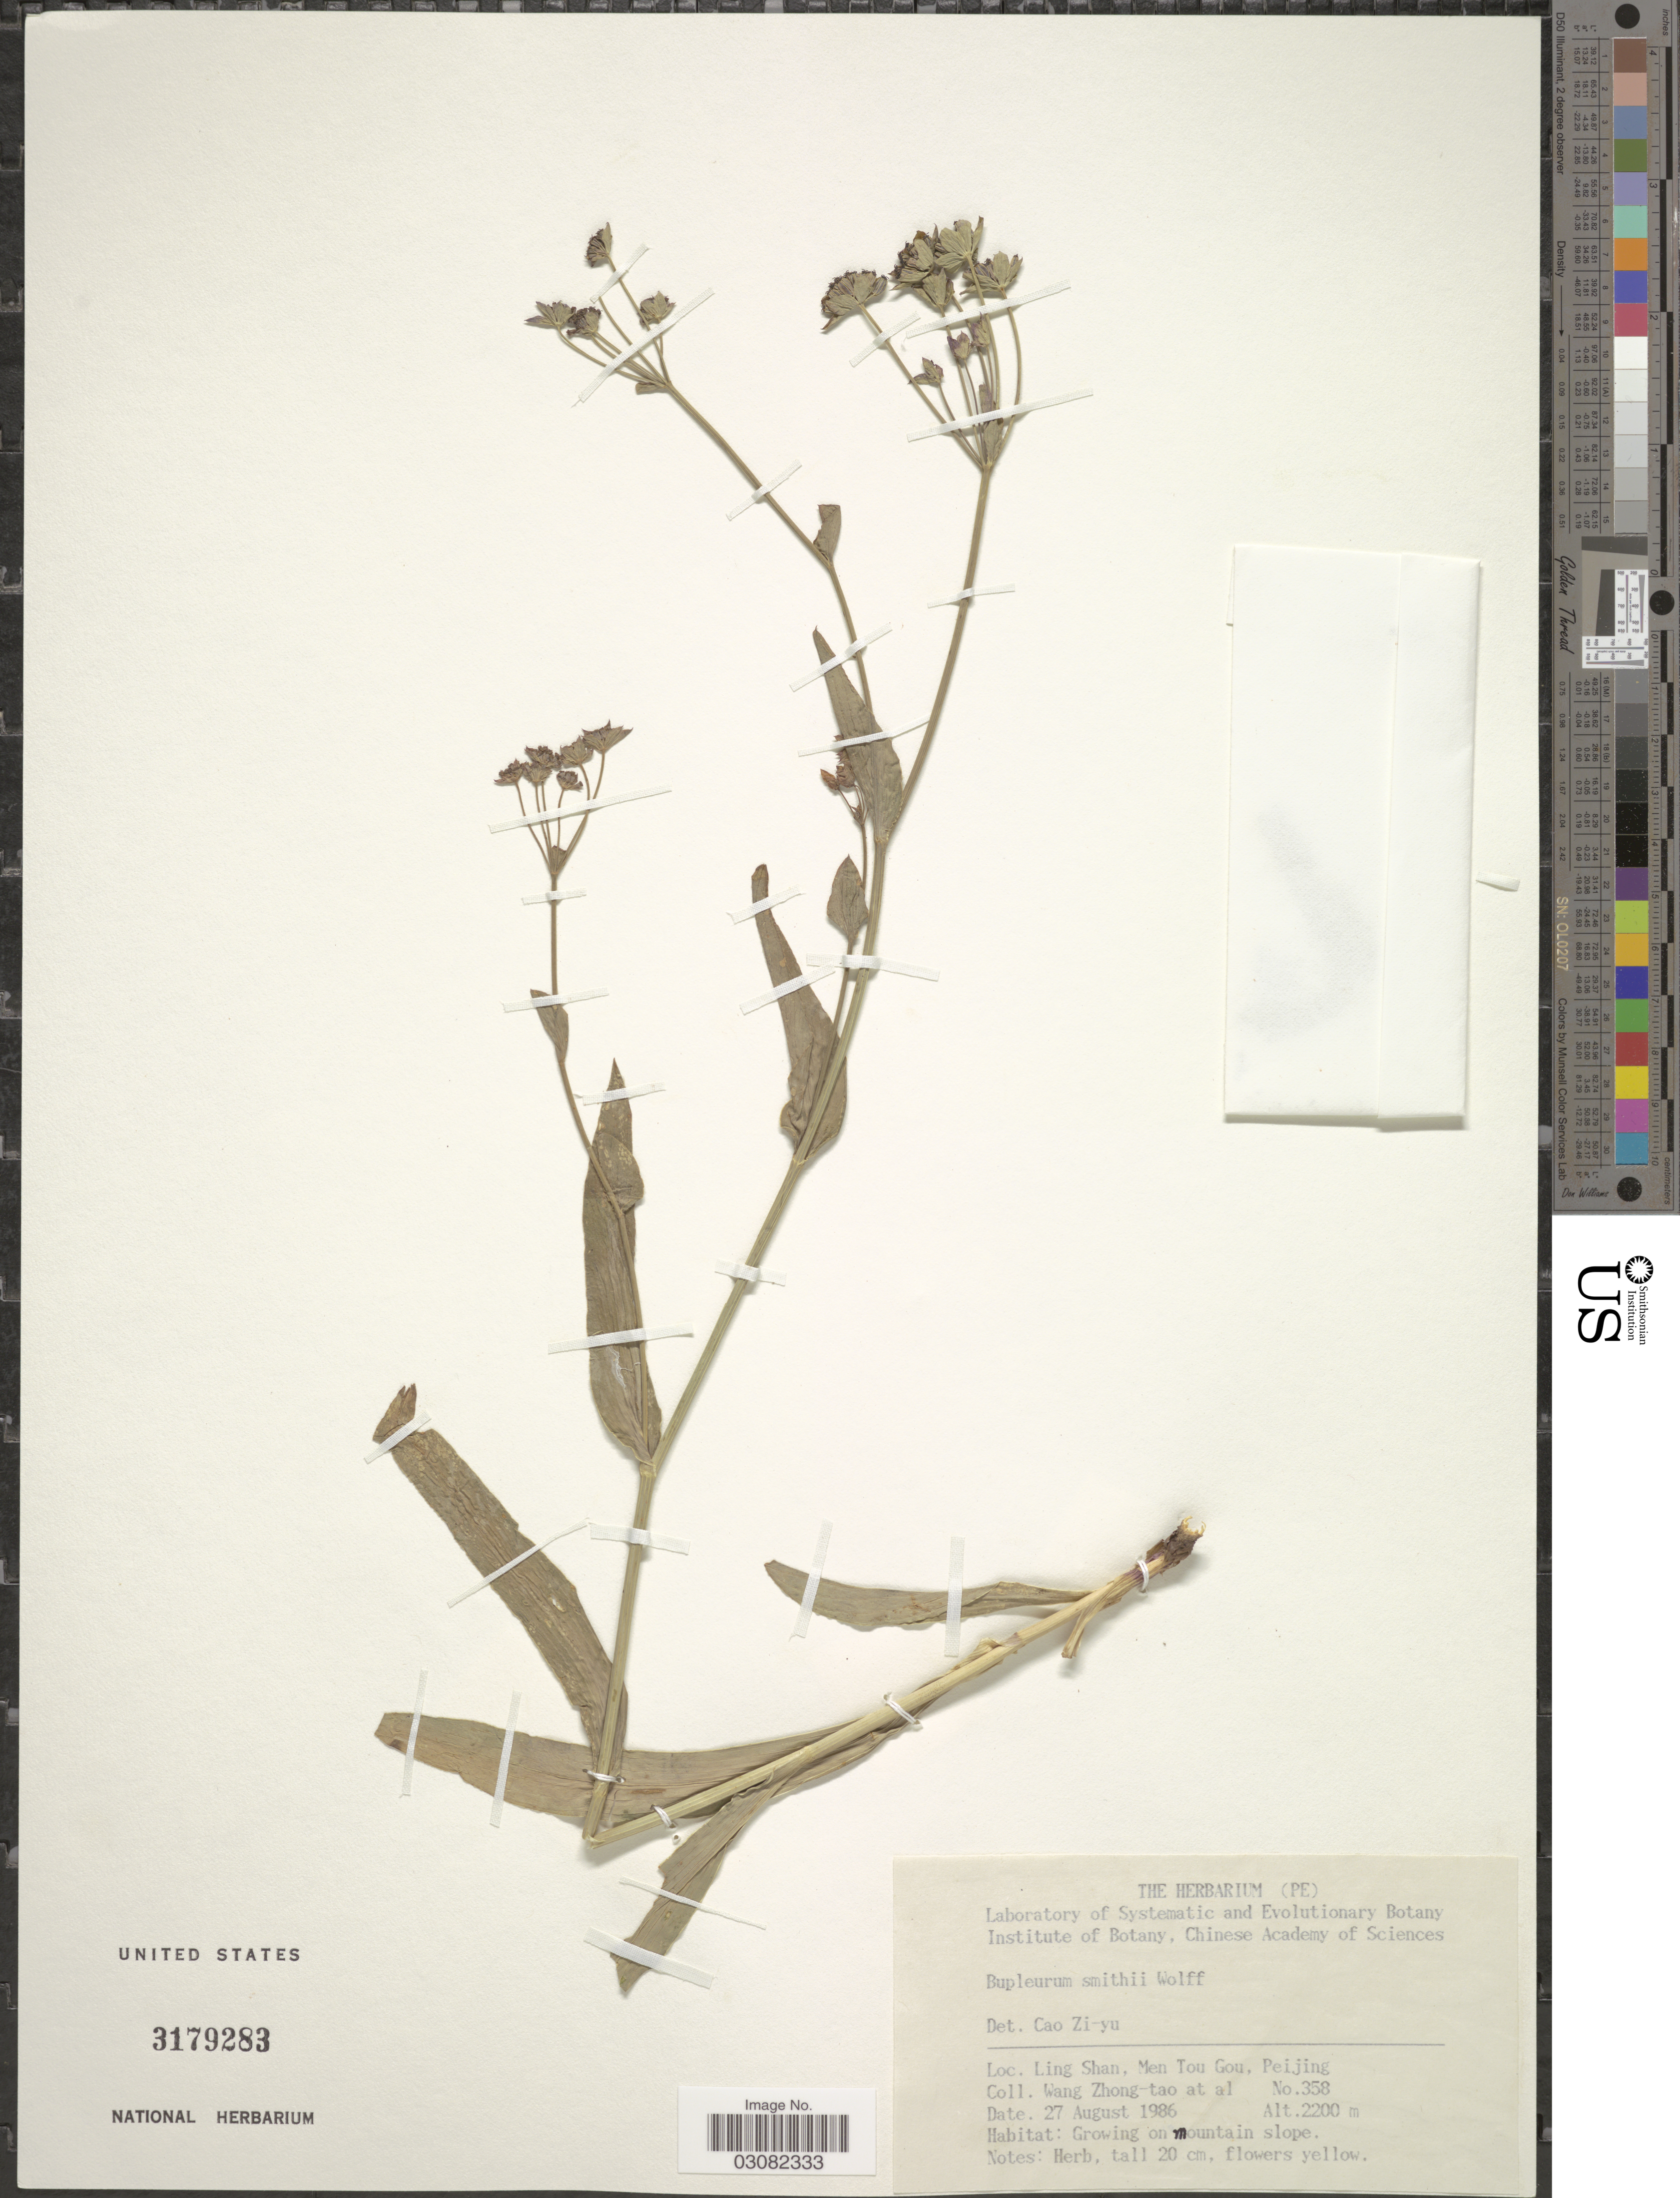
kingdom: Plantae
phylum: Tracheophyta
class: Magnoliopsida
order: Apiales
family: Apiaceae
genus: Bupleurum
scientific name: Bupleurum smithii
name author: H. Wolff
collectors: W. Zhong-Tao & et al.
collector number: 358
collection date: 1986-08-27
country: China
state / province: Beijing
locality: Ling Shan, Men Tou Gou, Peijing. Growing in mountain slope.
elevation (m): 2200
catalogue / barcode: US 3179283